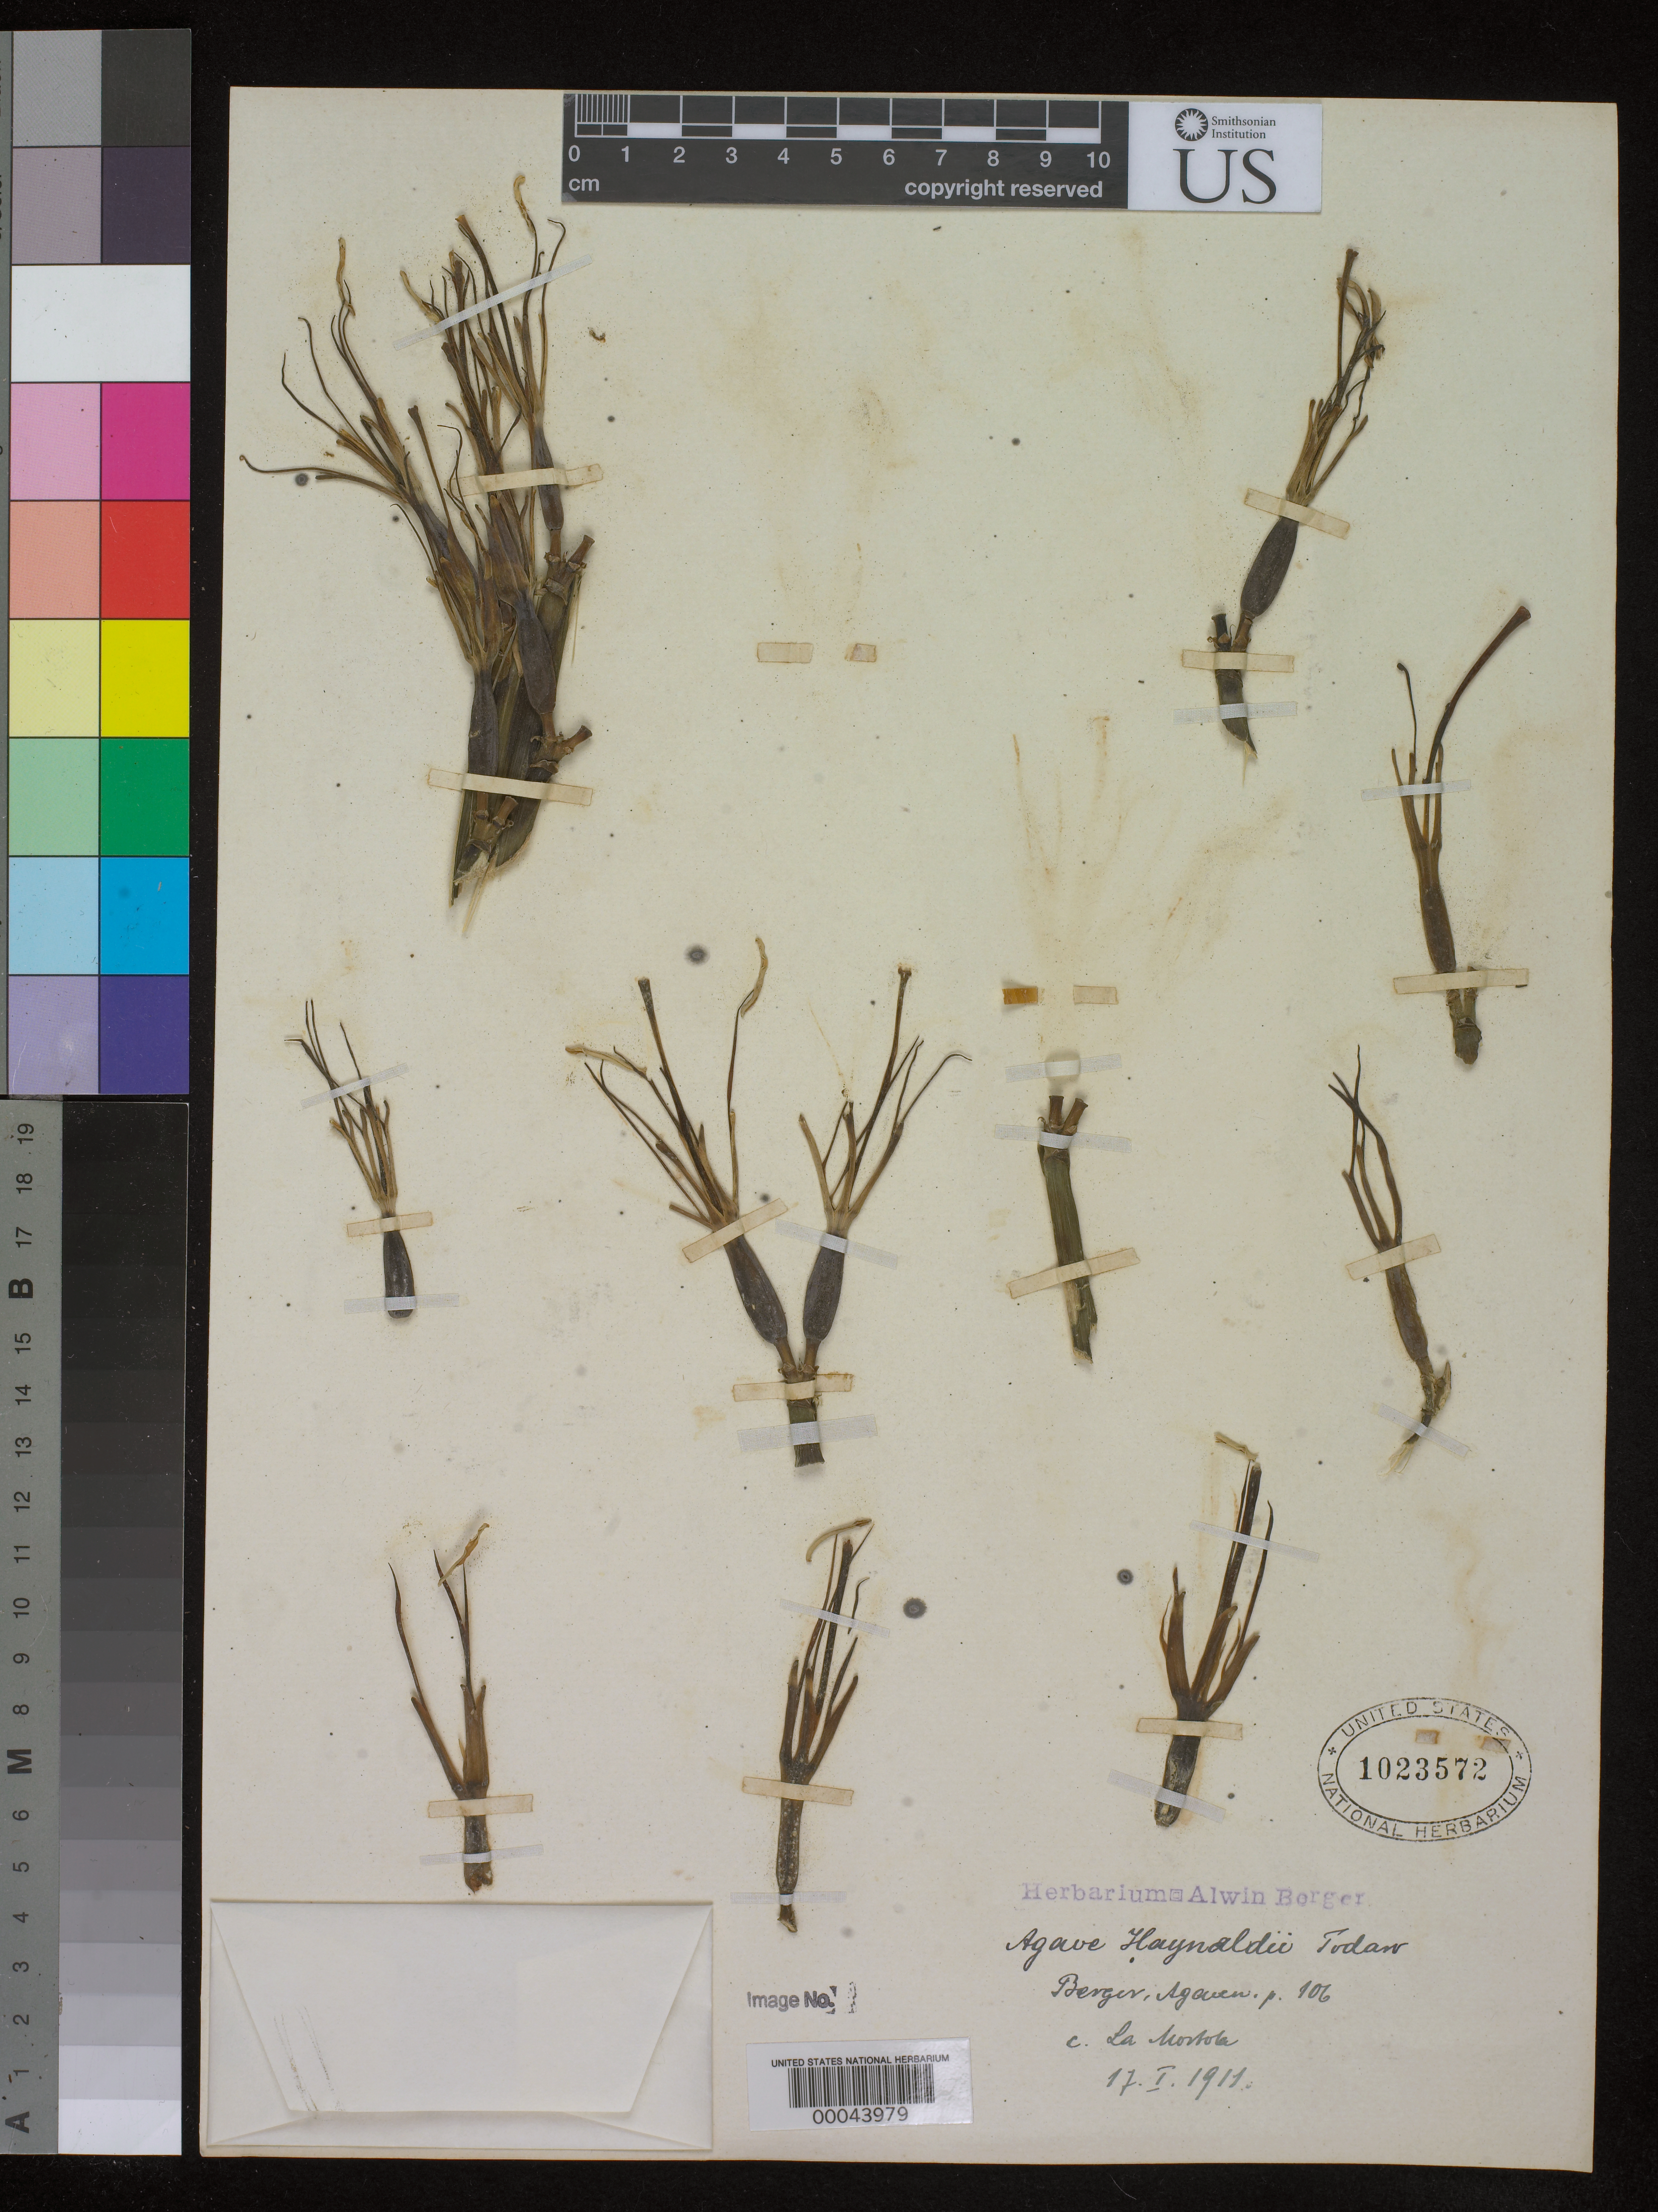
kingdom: Plantae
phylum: Tracheophyta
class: Liliopsida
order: Asparagales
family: Asparagaceae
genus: Agave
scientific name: Agave ensifera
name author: Jacobi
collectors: ex herb. A. Berger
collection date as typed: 17 Jan 1911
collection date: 1911-01-17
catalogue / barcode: US 1023572